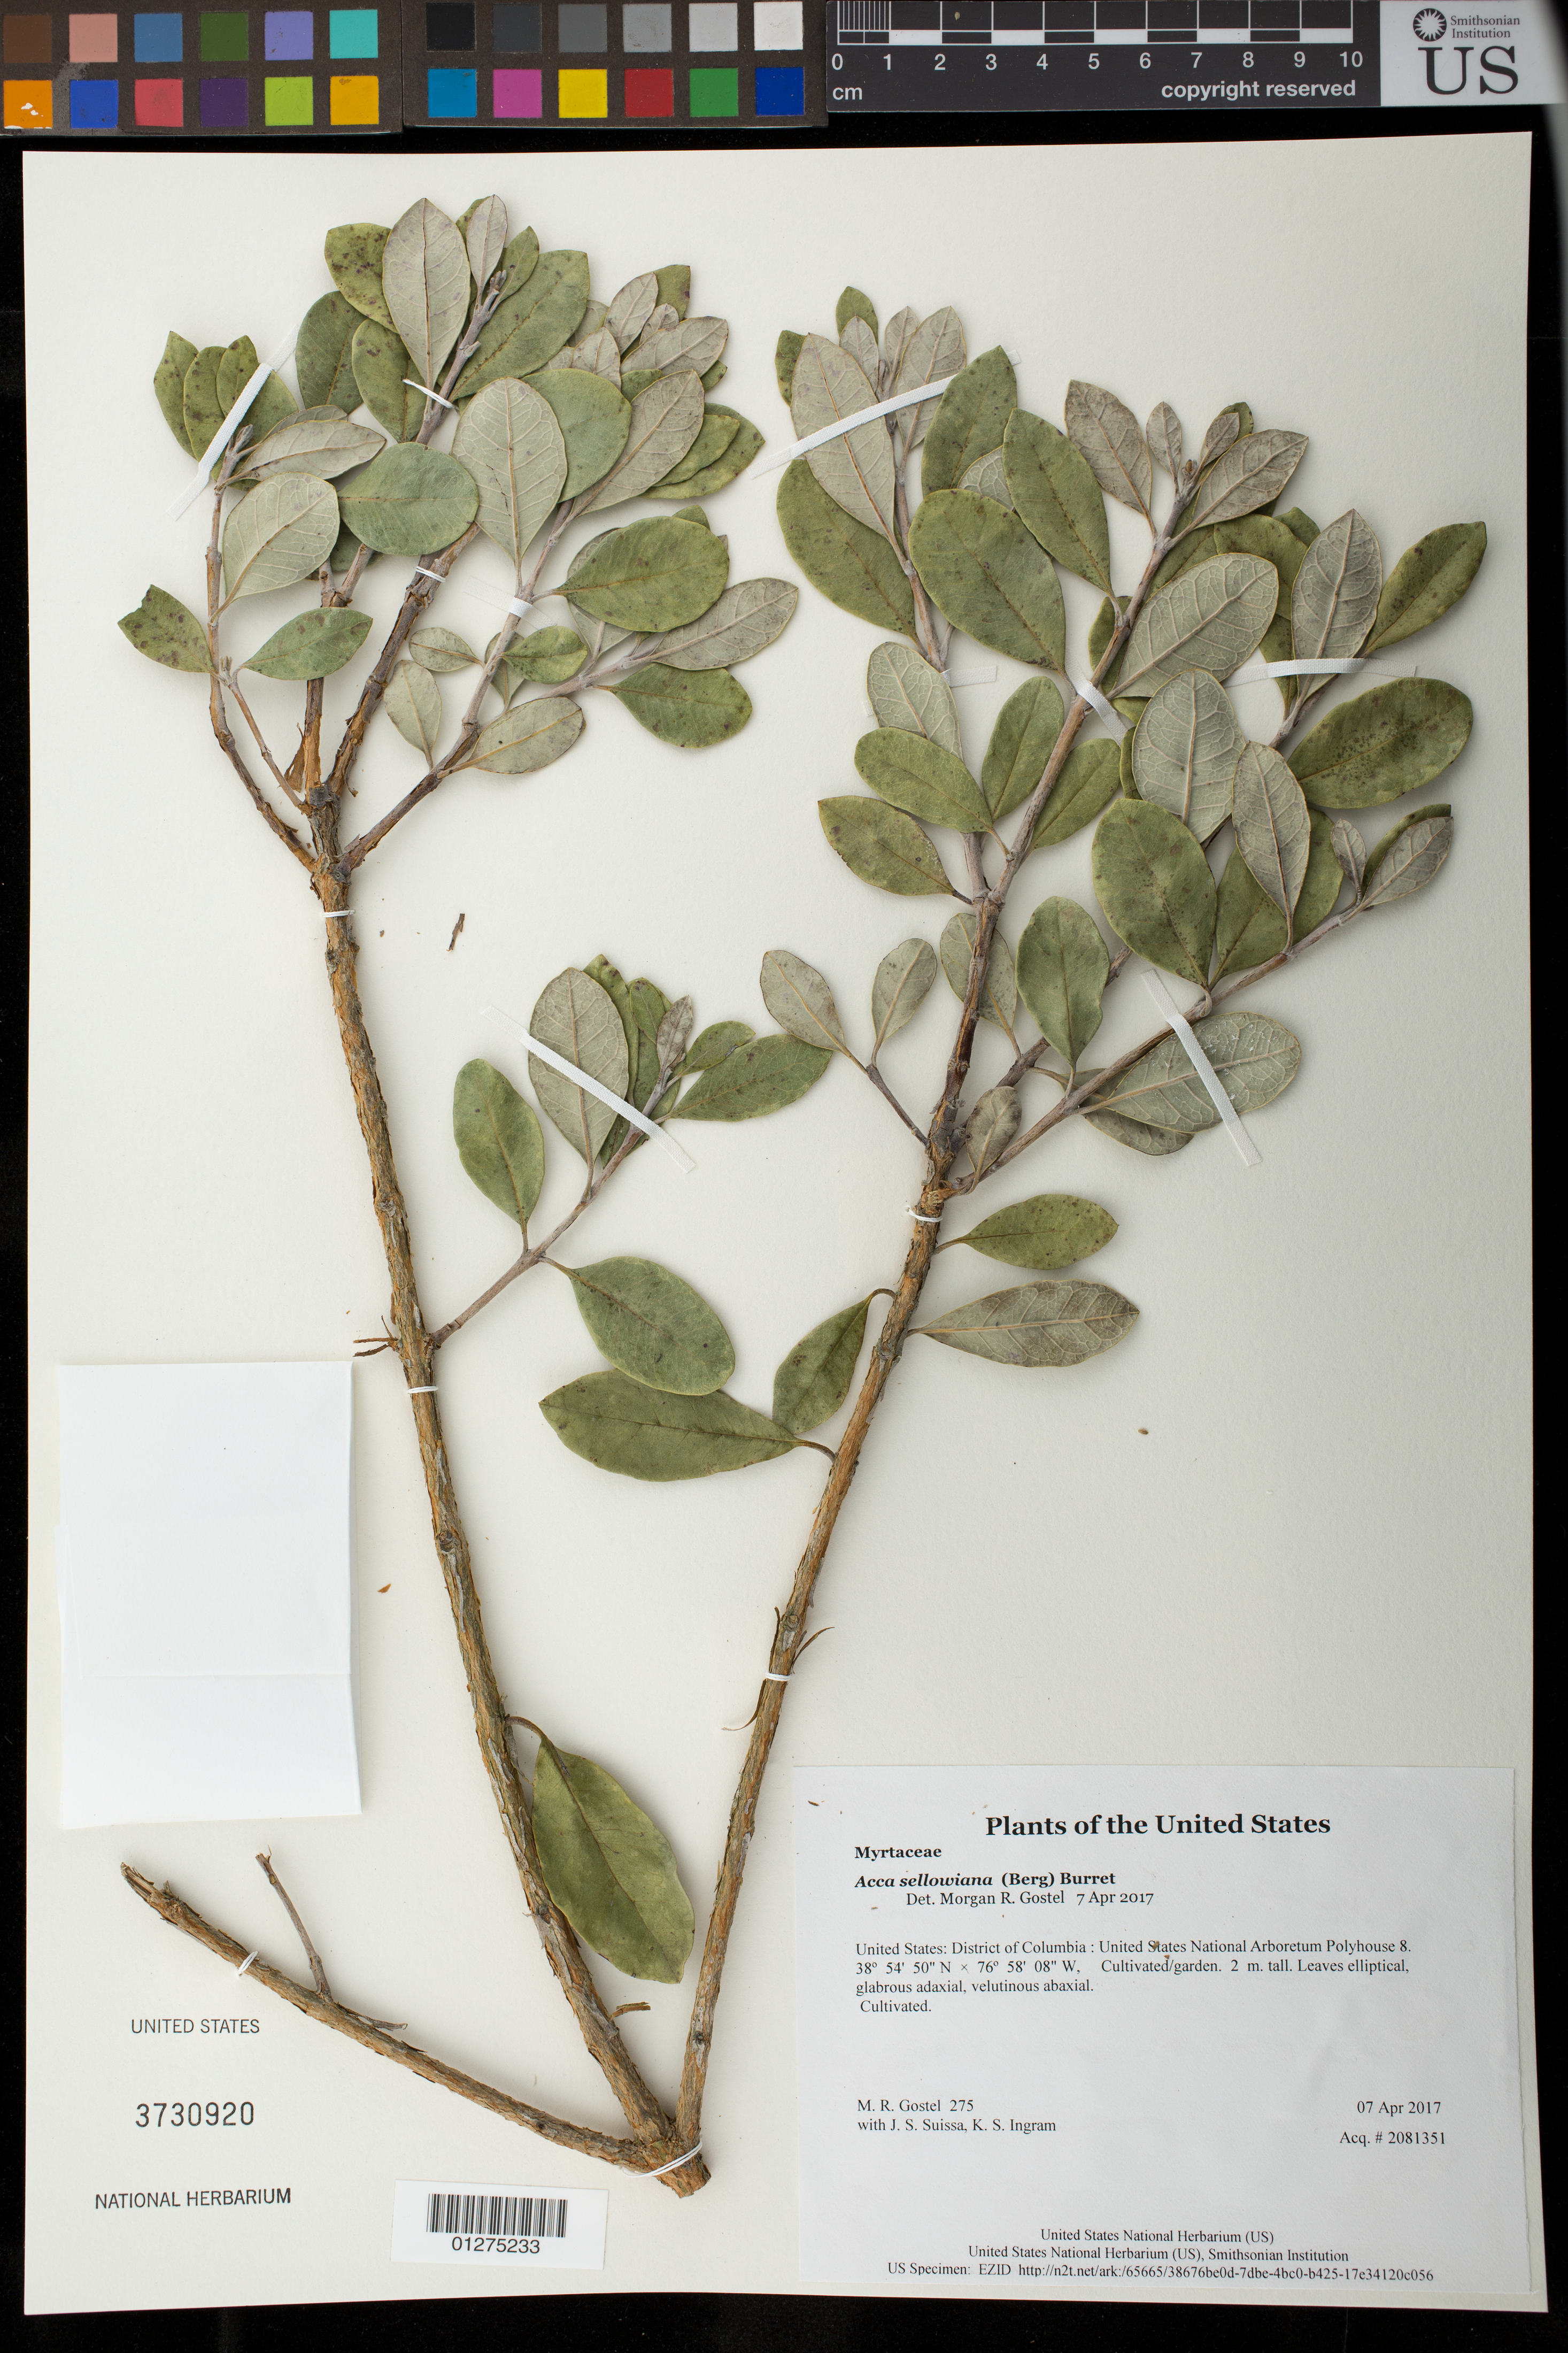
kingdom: Plantae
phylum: Tracheophyta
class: Magnoliopsida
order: Myrtales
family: Myrtaceae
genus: Acca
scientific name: Acca sellowiana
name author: (Berg) Burret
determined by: Gostel, M. R.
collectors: M. R. Gostel, J. S. Suissa & K. S. Ingram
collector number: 275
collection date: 2017-04-07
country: United States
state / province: District of Columbia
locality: United States National Arboretum Polyhouse 8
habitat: Cultivated/garden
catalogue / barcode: US 3730920